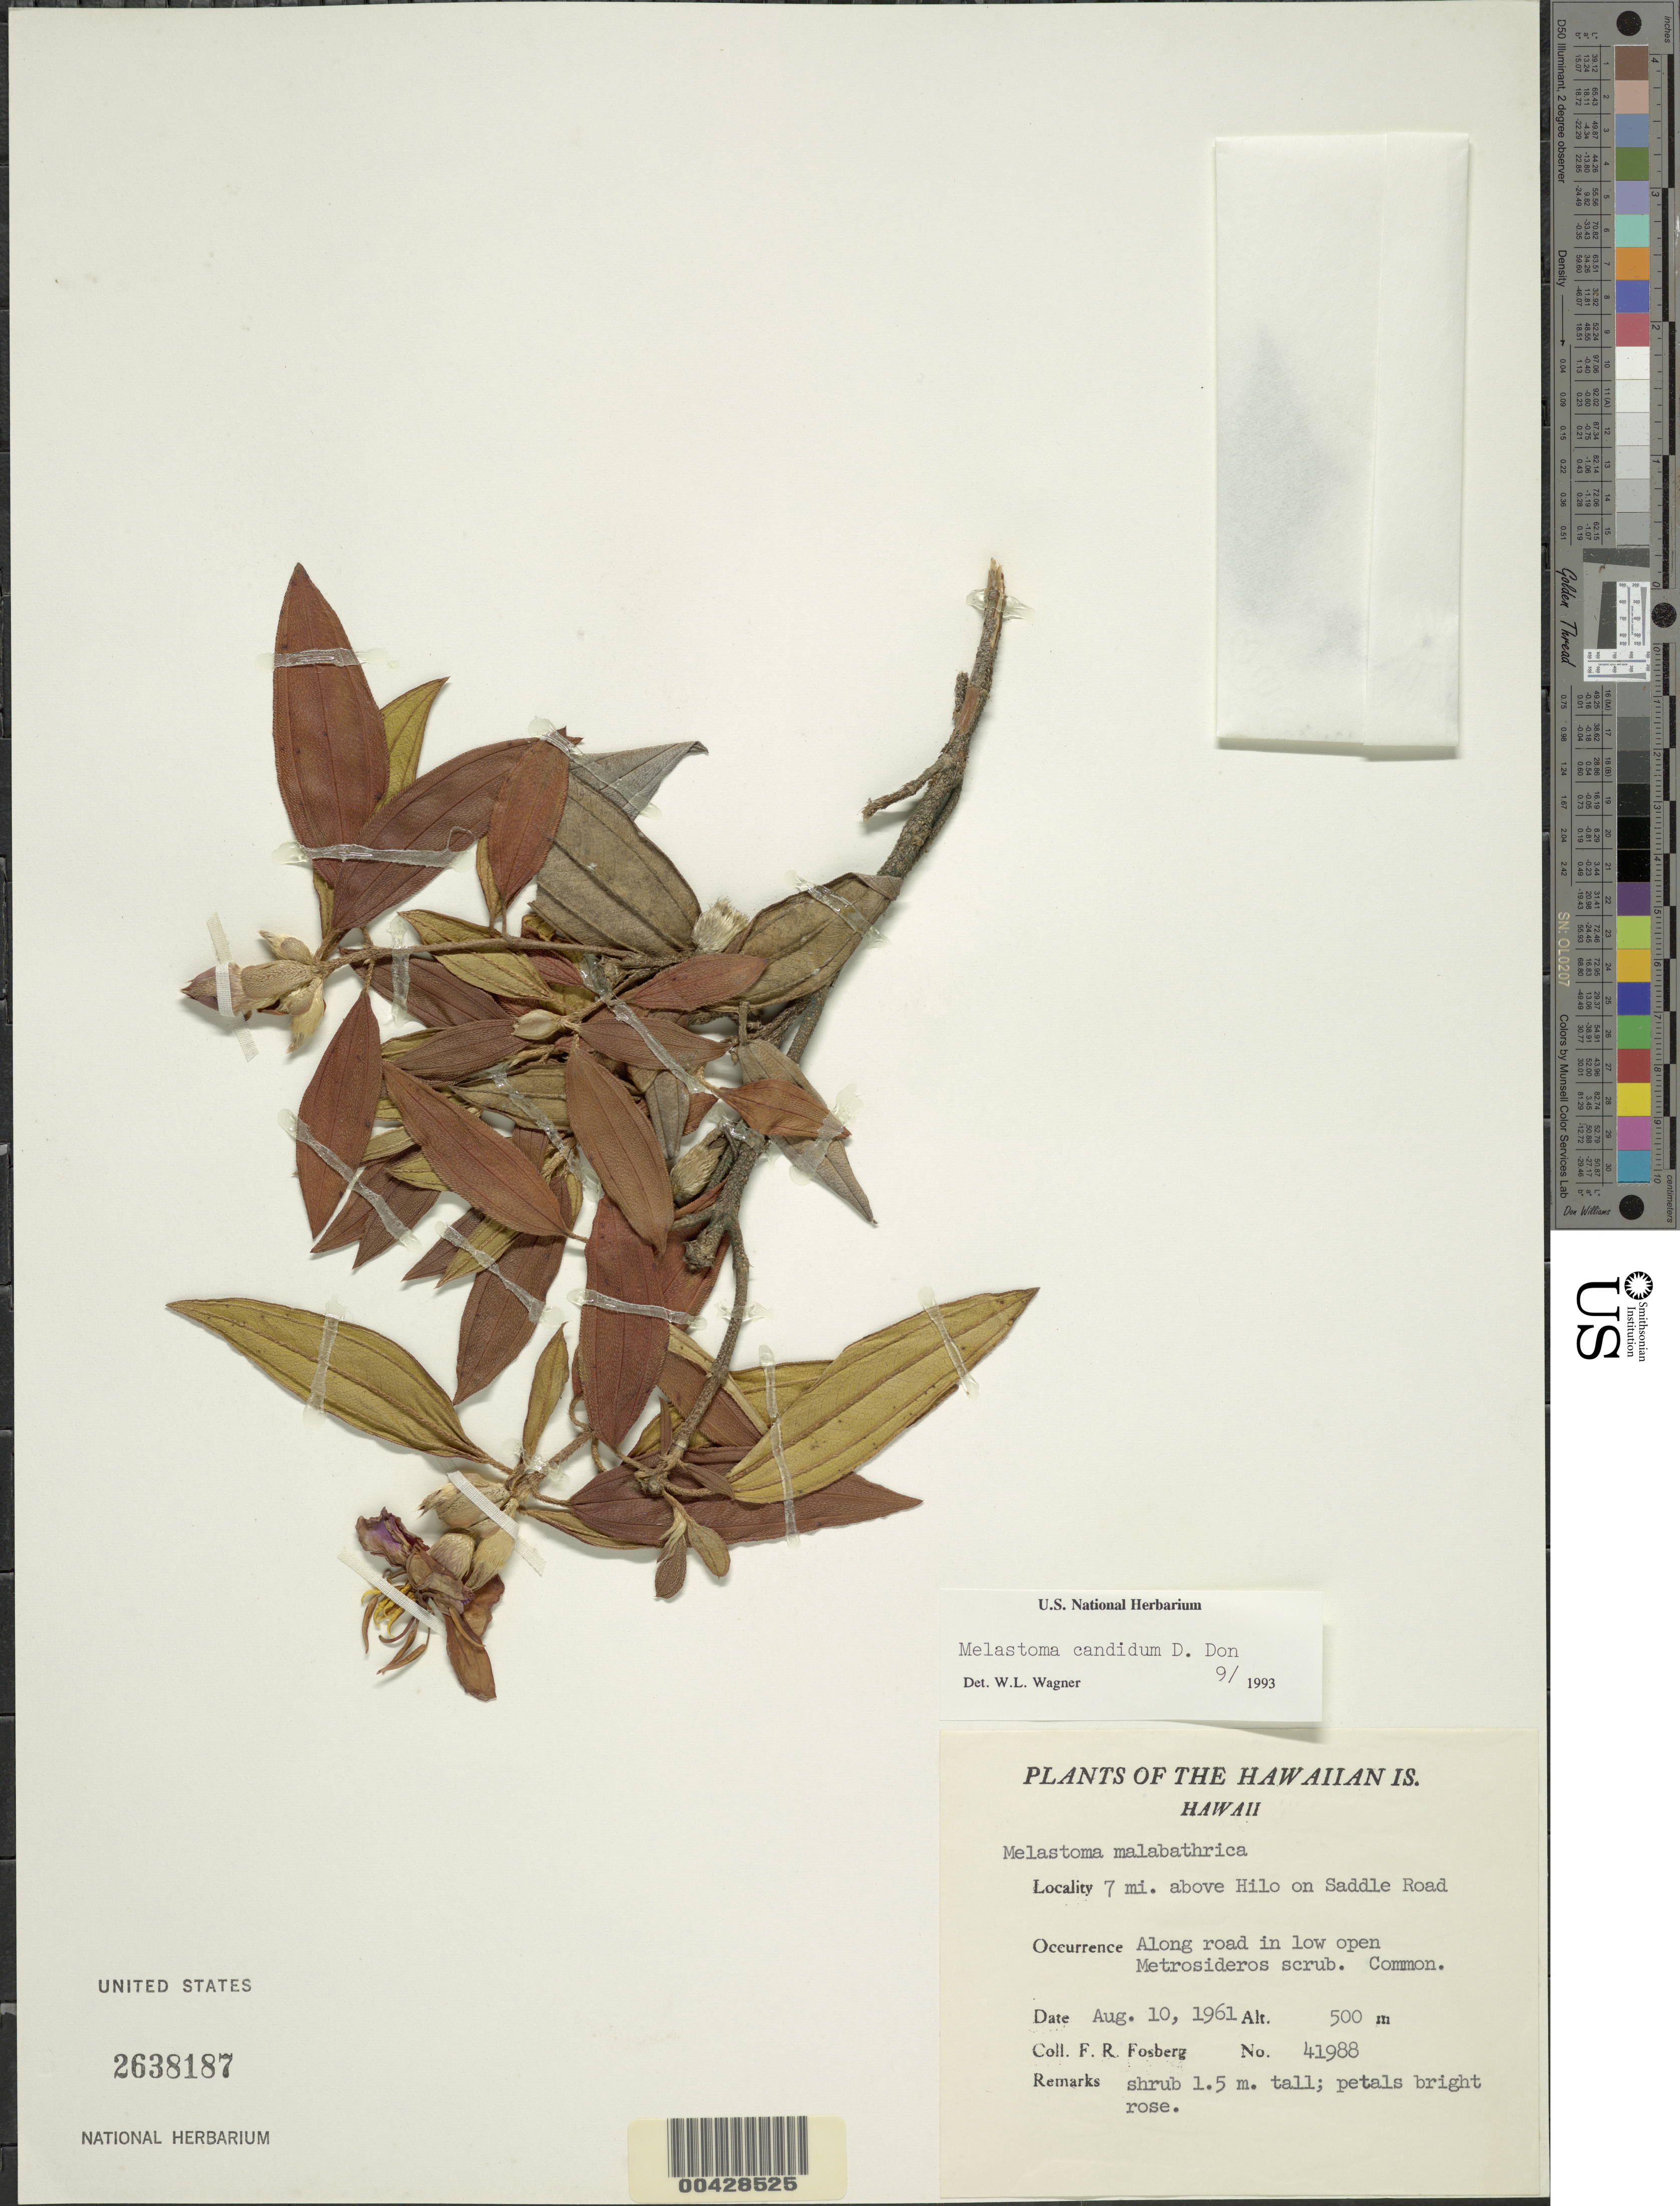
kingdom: Plantae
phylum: Tracheophyta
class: Magnoliopsida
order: Myrtales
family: Melastomataceae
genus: Melastoma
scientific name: Melastoma septemnervium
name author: Lour.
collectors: F. R. Fosberg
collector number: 41988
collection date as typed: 10 Aug 1961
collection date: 1961-08-10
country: United States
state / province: Hawaii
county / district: Hawaii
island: Hawaii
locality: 7 miles above Hilo on Saddle Road.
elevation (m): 500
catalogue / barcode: US 2638187